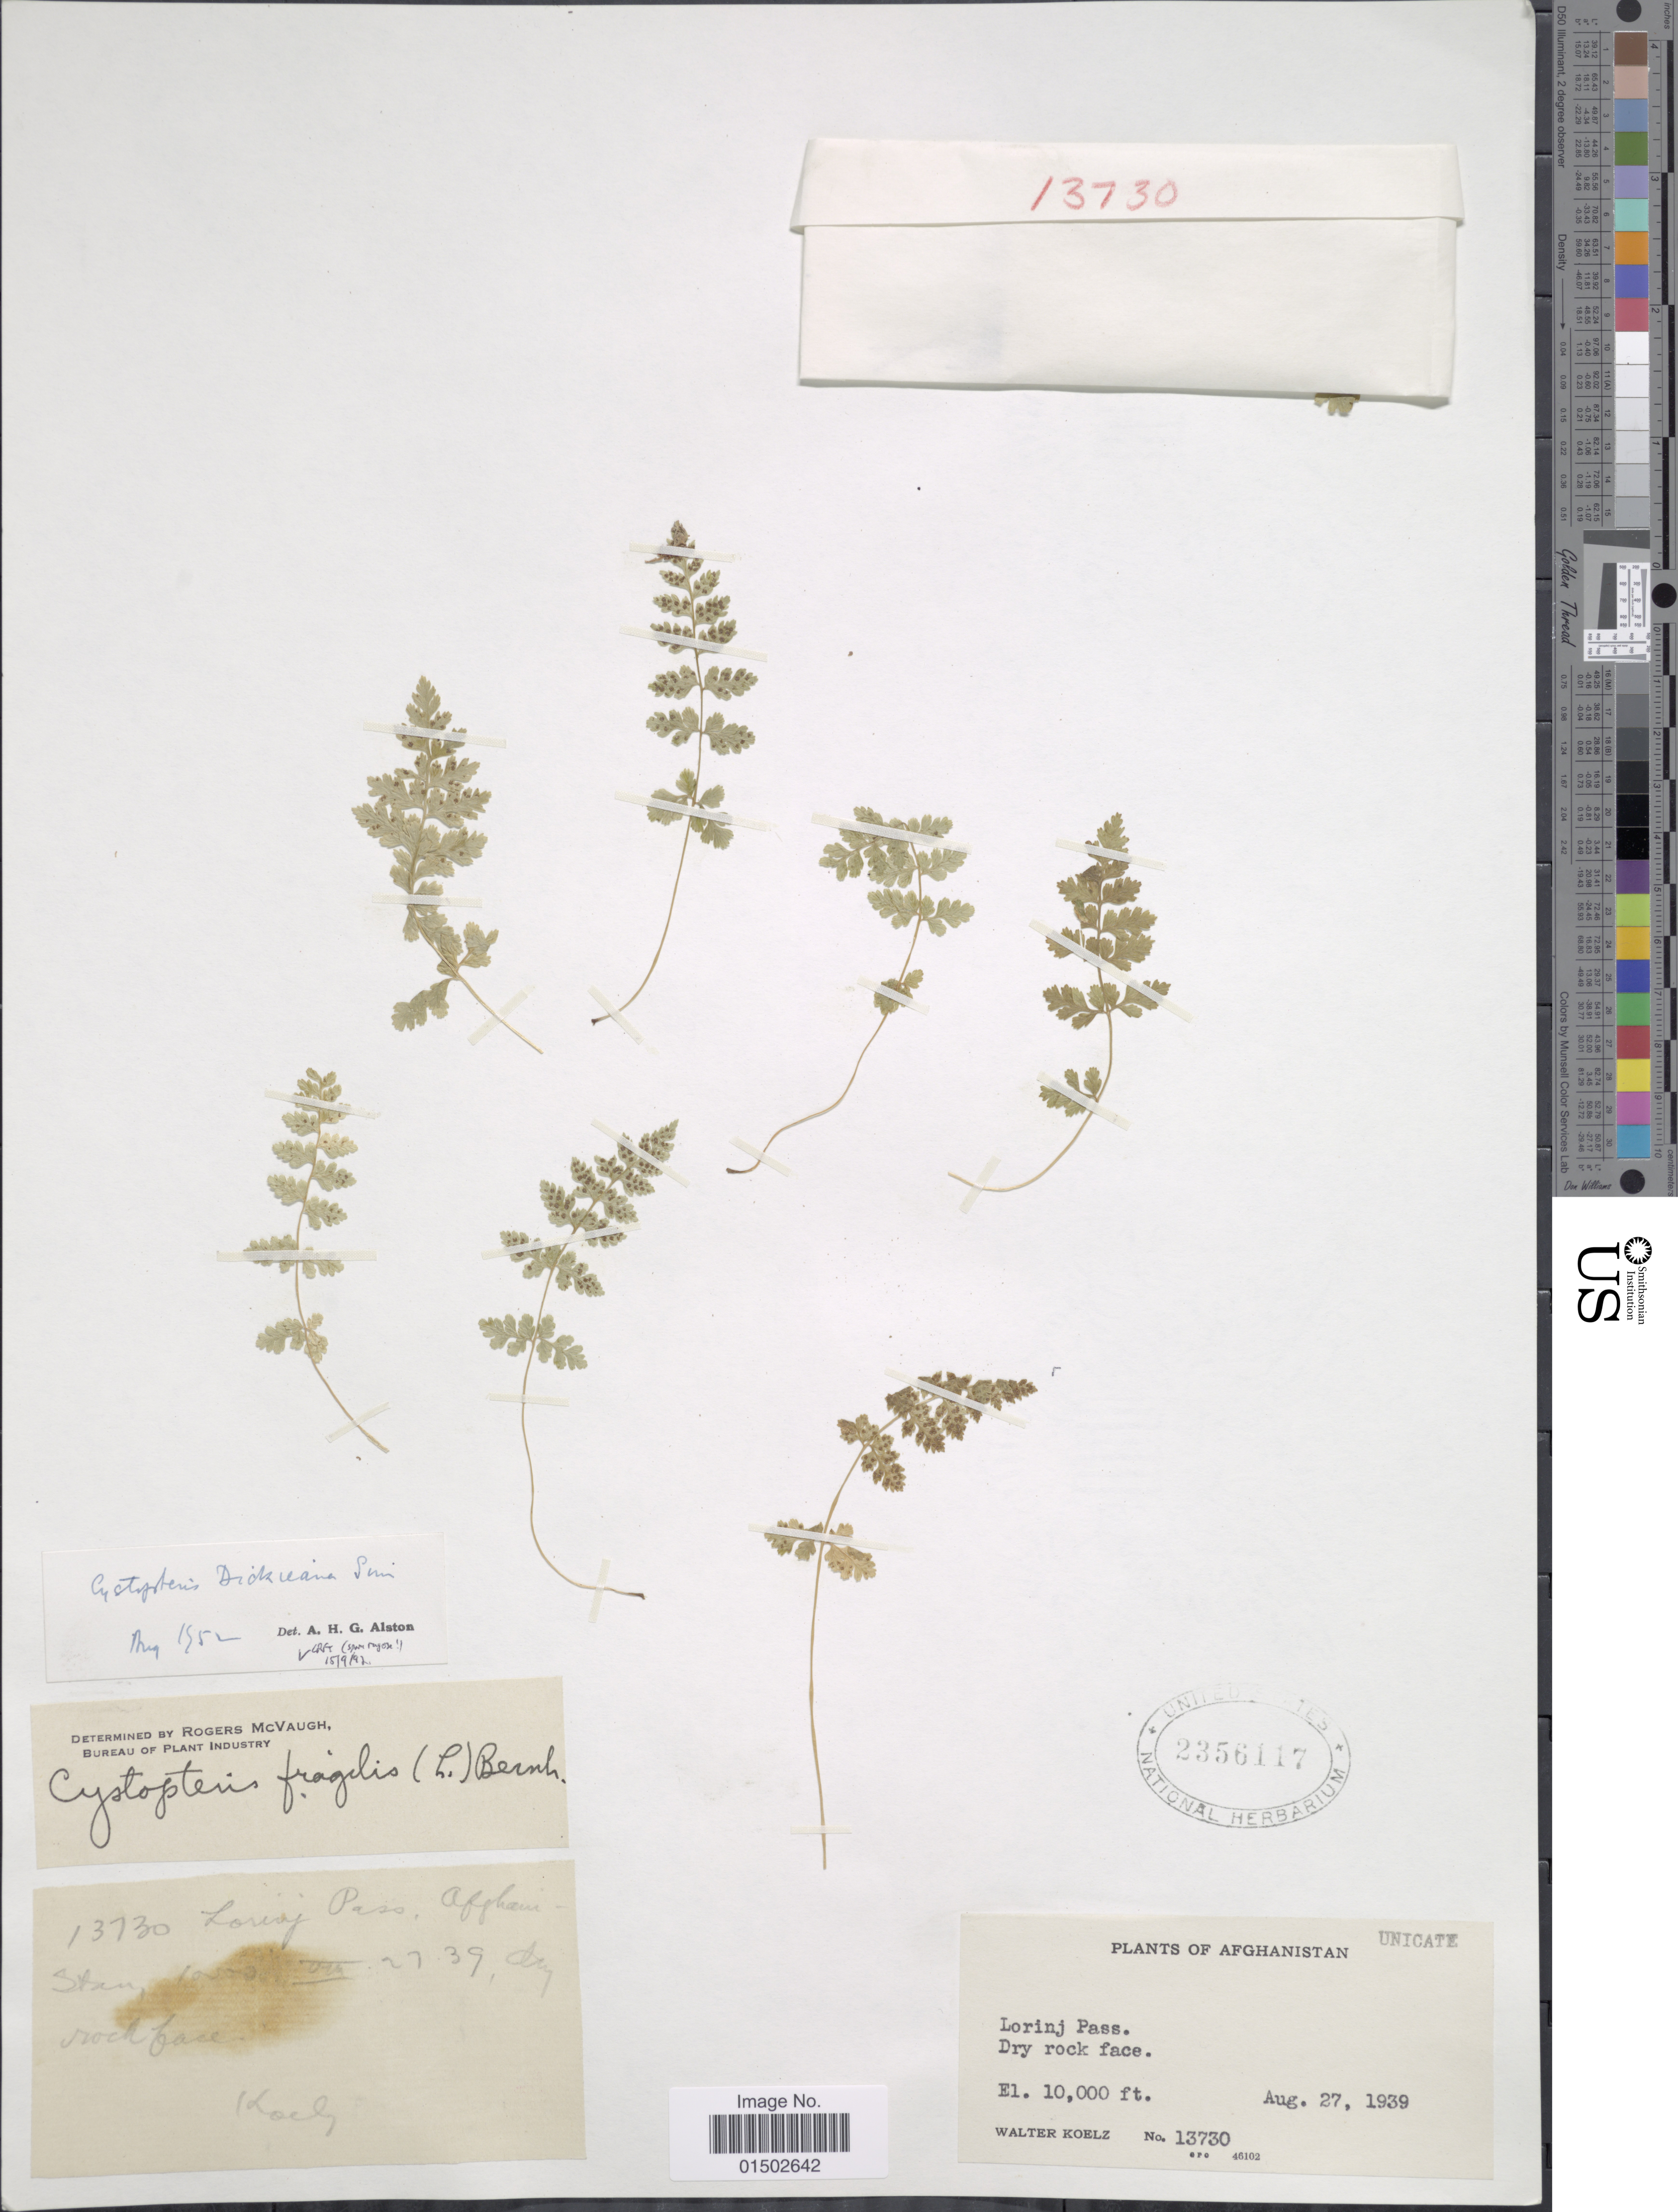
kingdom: Plantae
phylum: Tracheophyta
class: Polypodiopsida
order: Polypodiales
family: Cystopteridaceae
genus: Cystopteris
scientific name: Cystopteris fragilis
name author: (L.) Bernh.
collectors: W. N. Koelz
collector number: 13730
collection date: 1939-08-27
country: Afghanistan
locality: Lorinj Pass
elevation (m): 3048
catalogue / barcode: US 2356117